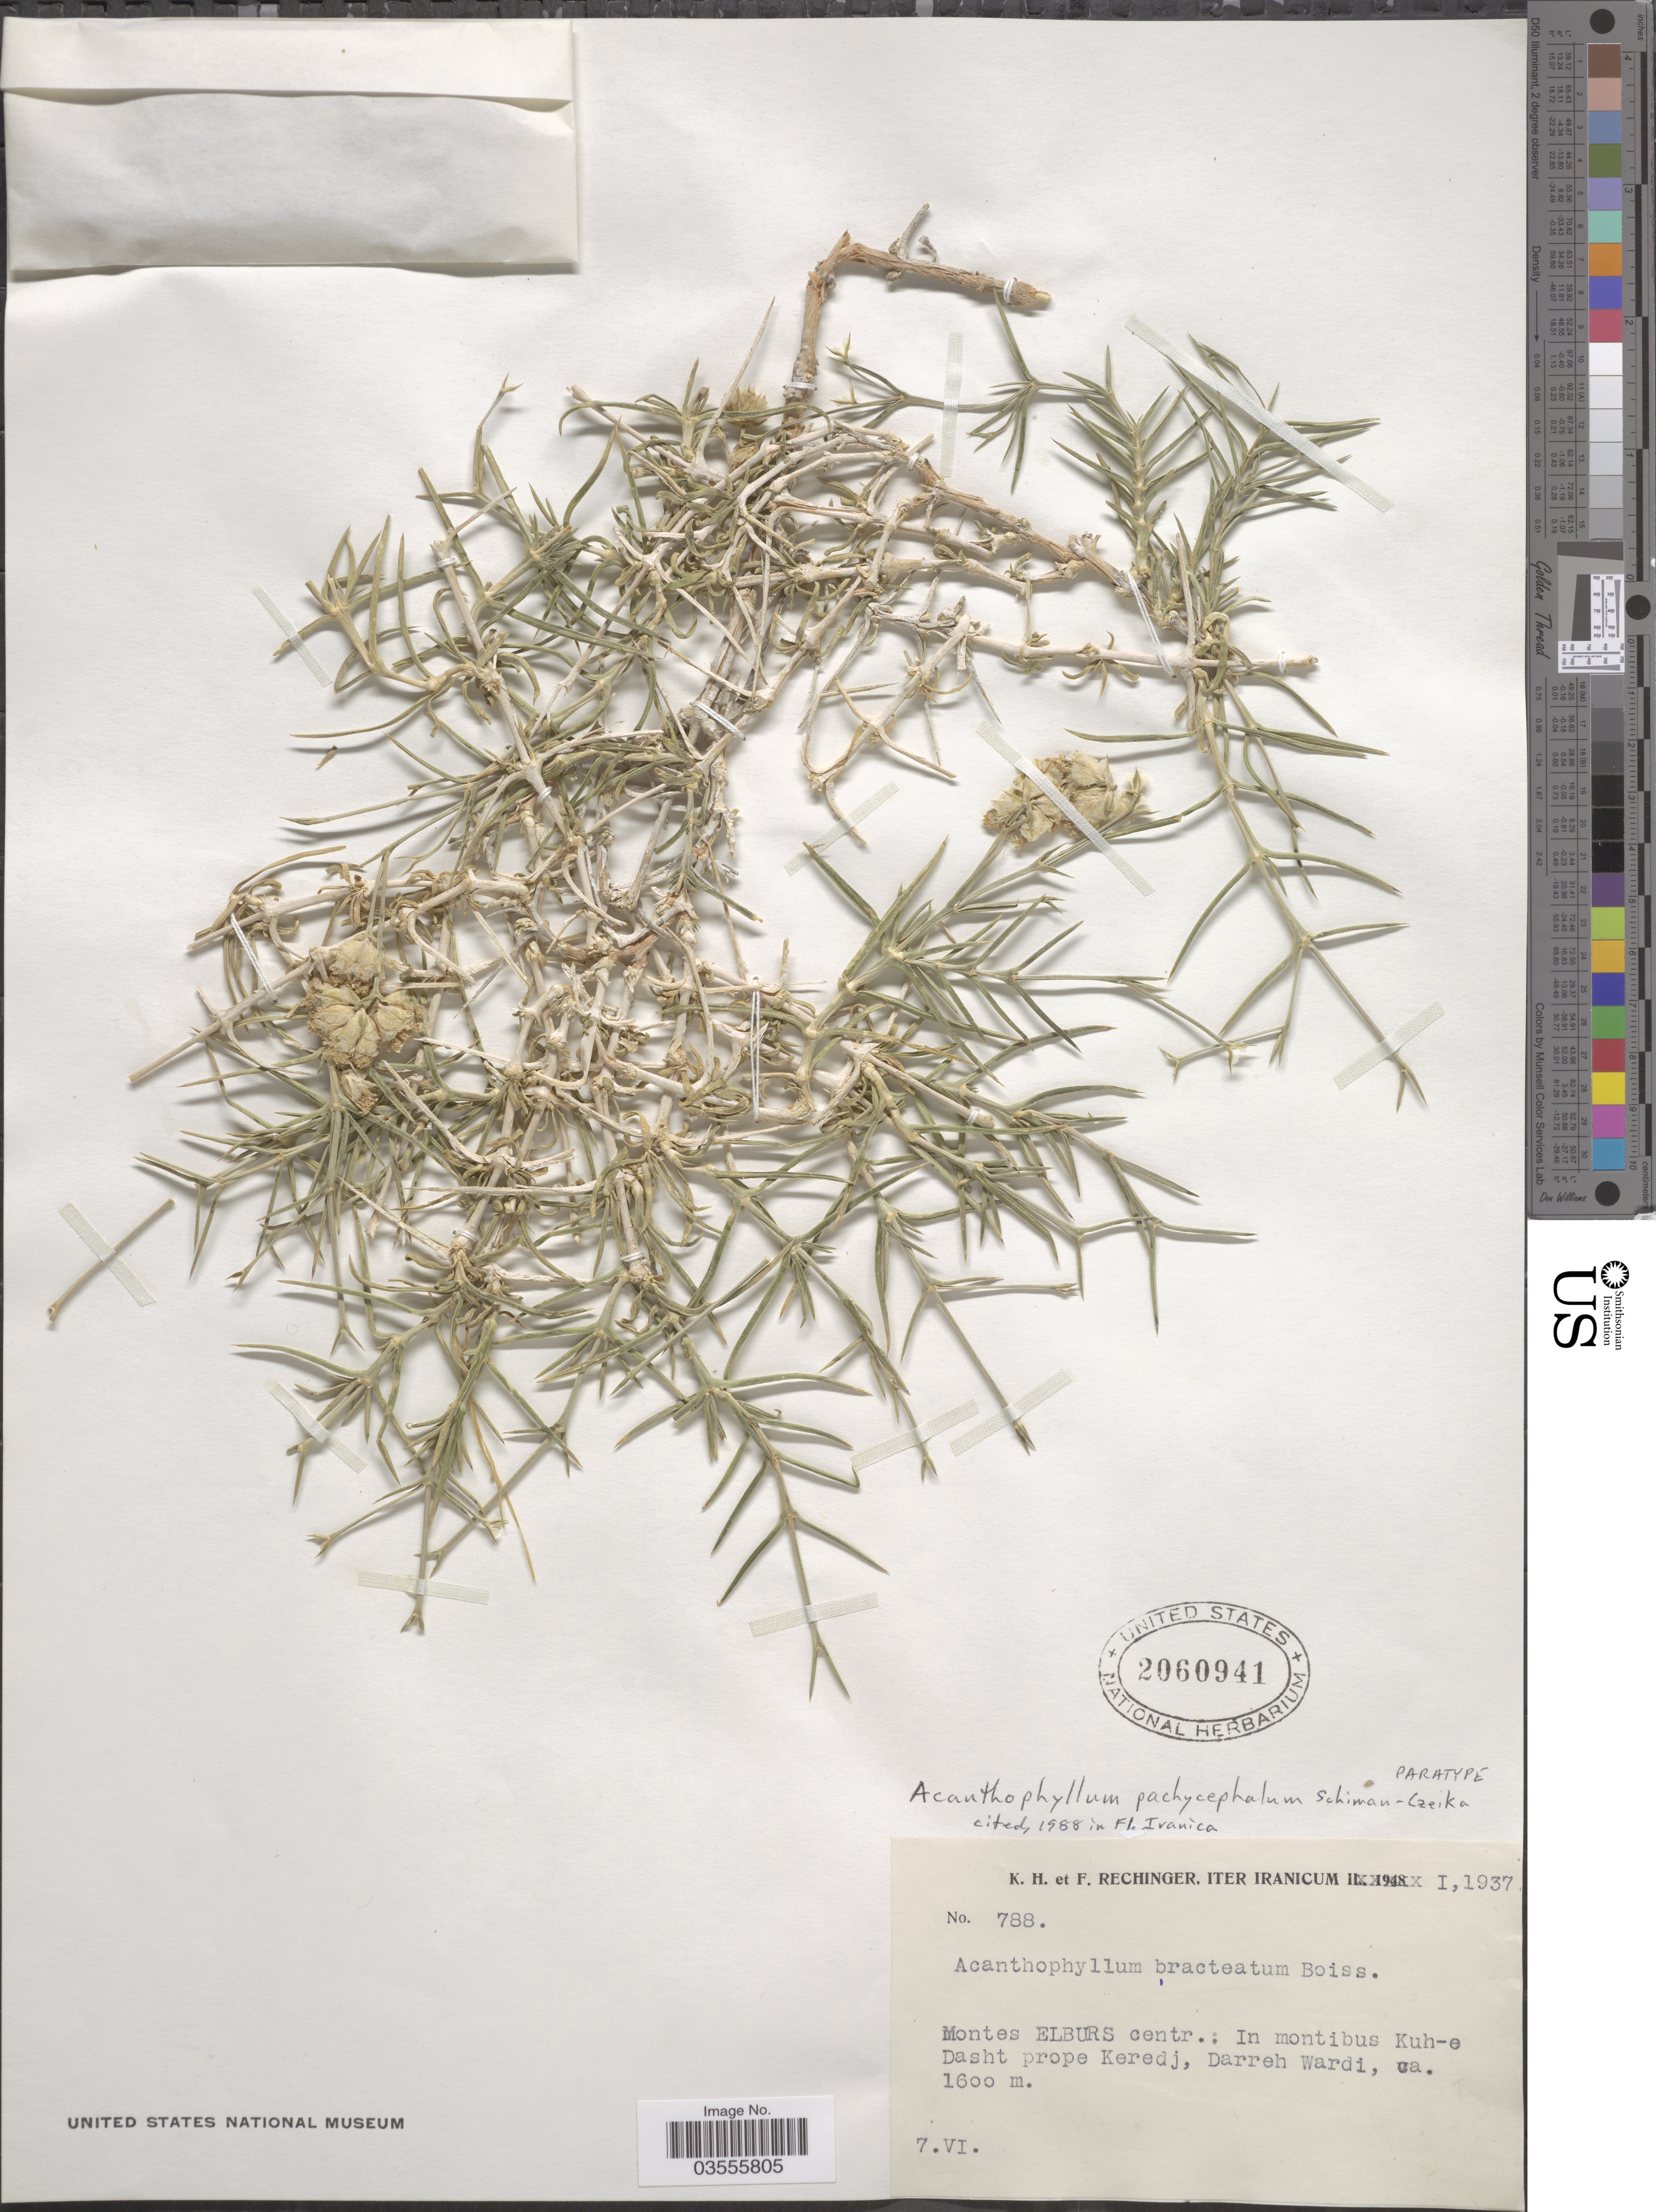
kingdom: Plantae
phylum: Tracheophyta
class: Magnoliopsida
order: Caryophyllales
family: Caryophyllaceae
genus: Acanthophyllum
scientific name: Acanthophyllum pachycephalum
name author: Schiman-Czeika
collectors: K. H. Rechinger & F. Rechinger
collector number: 788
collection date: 1937-06-07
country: Iran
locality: Iter Iranicum. Montes Elburs centr.: In montibus Kuh-e Dasht prope Keredj, Darreh Wardi.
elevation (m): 1600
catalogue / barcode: US 2060941